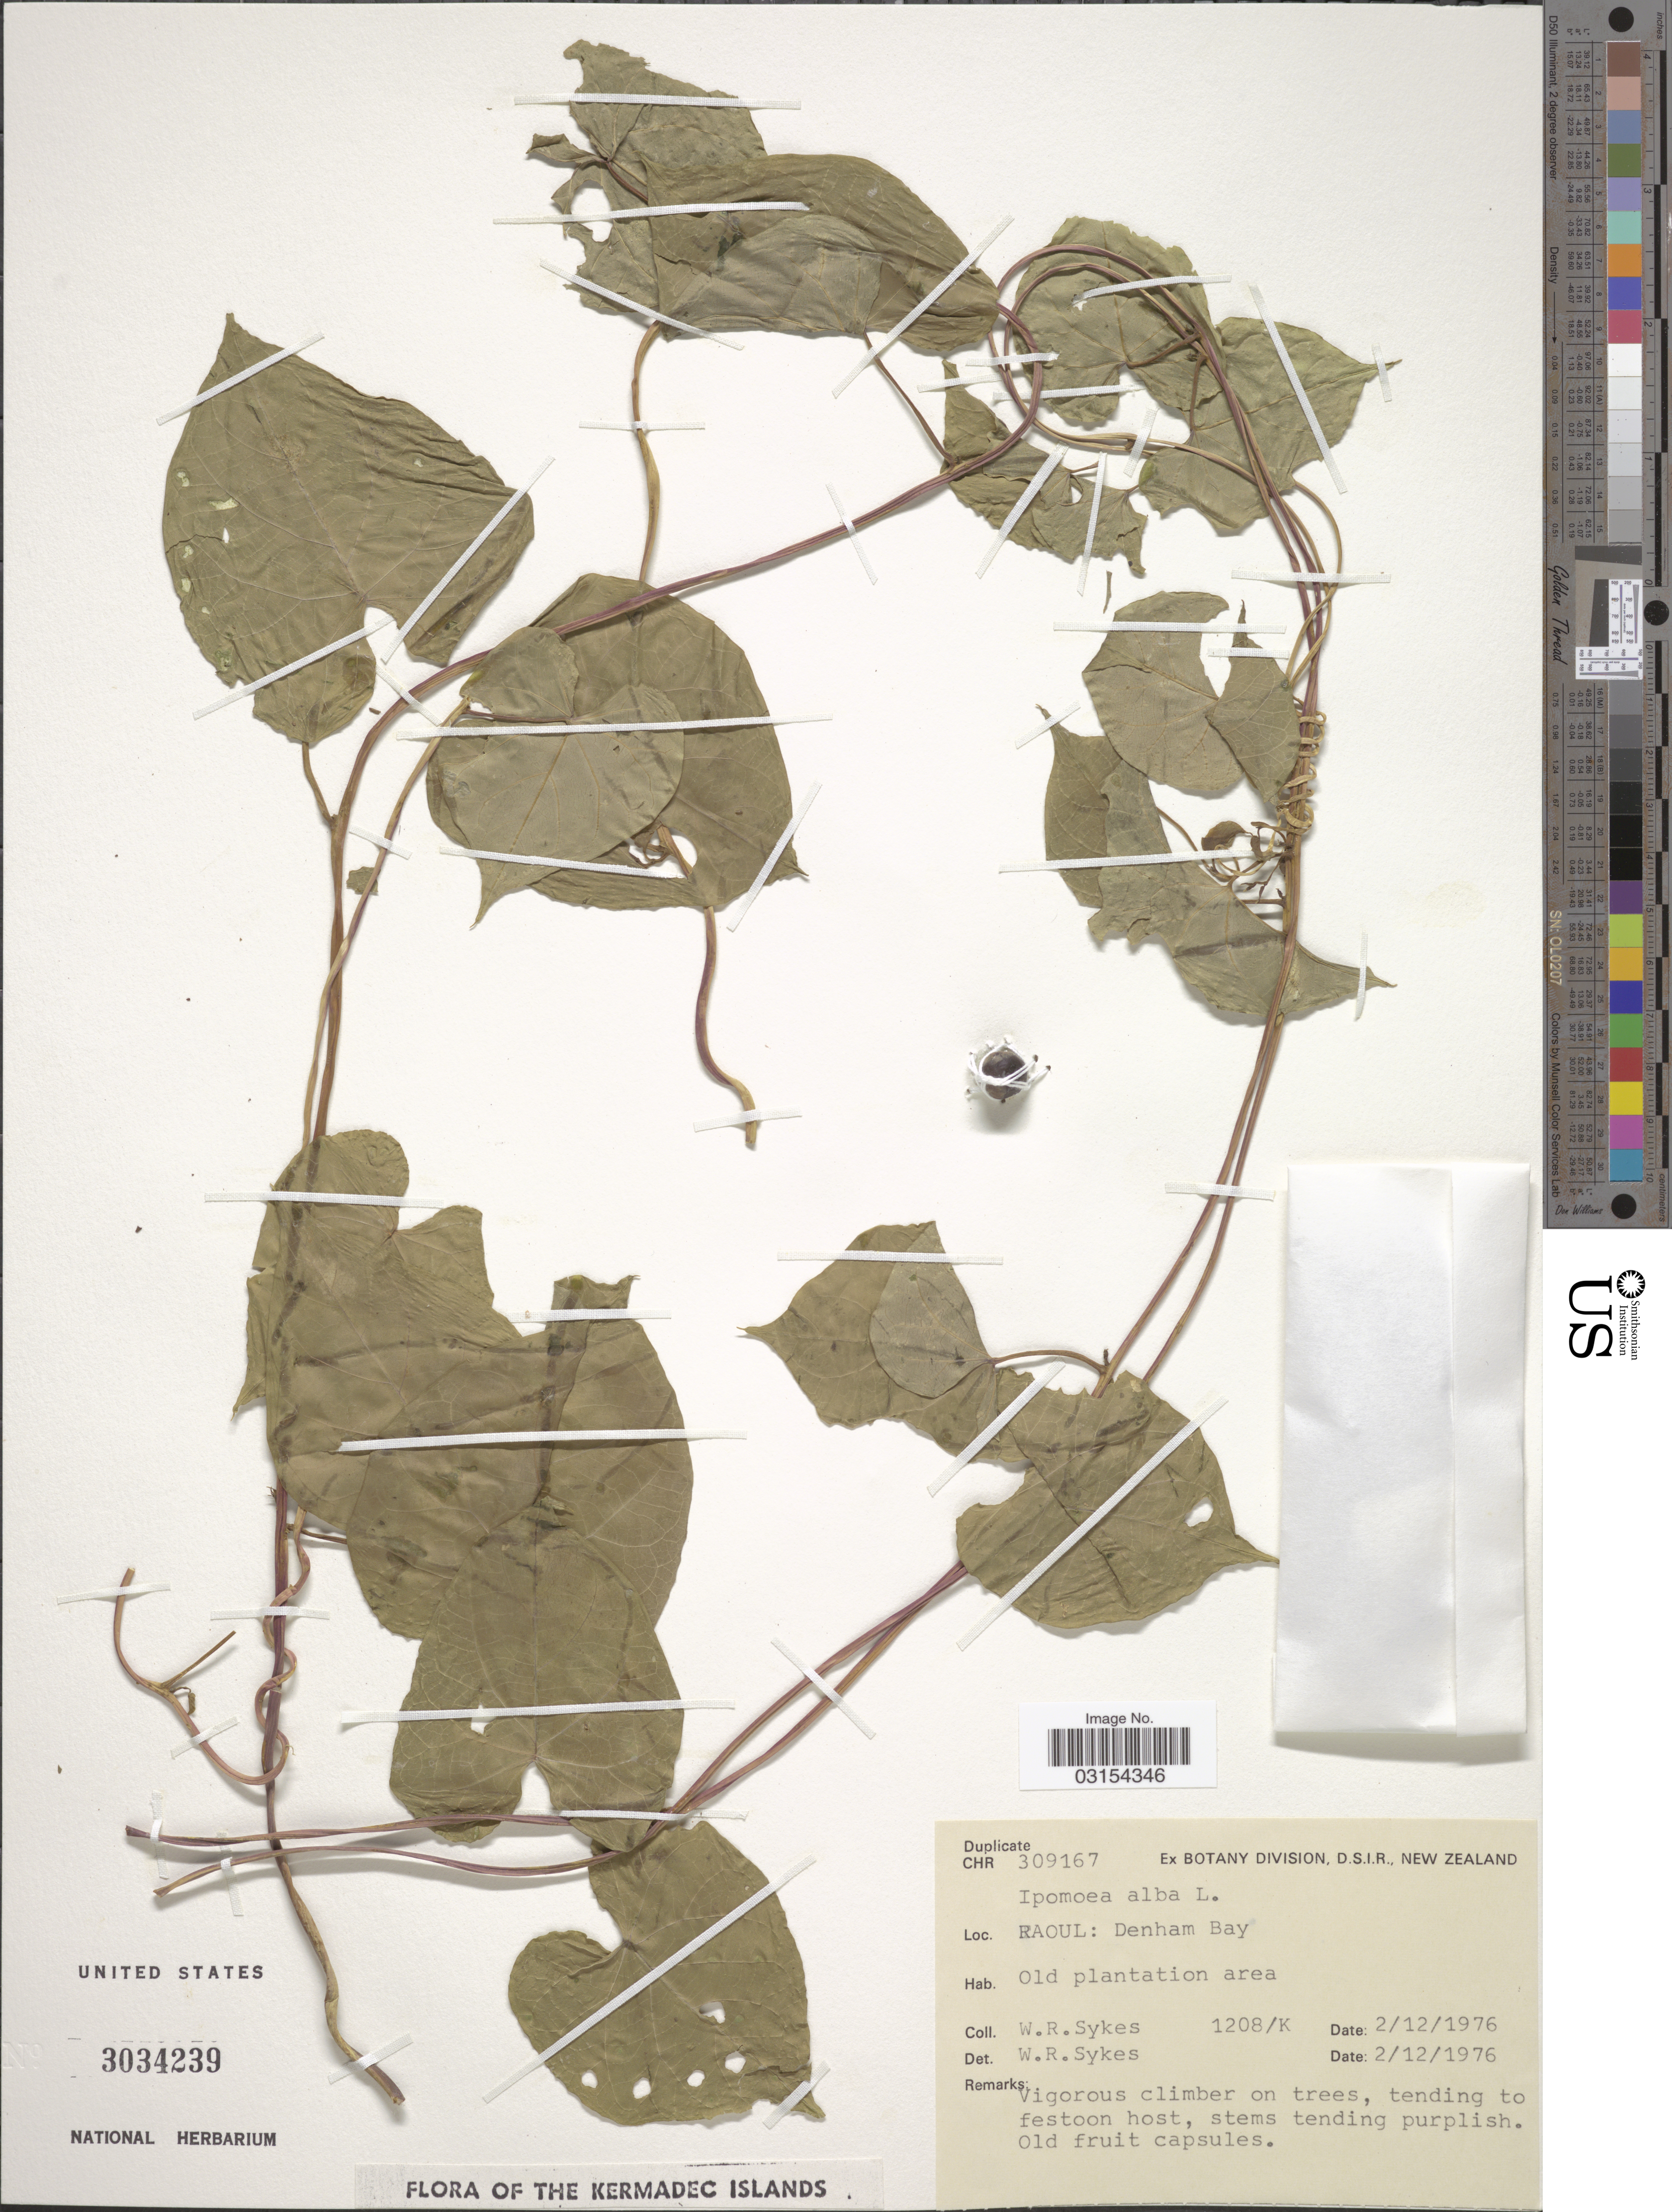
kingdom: Plantae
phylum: Tracheophyta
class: Magnoliopsida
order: Solanales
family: Convolvulaceae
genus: Ipomoea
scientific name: Ipomoea alba L.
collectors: W. R. Sykes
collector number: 1208/K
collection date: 1976-12-02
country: New Zealand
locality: Raoul: Denham Bay. Old plantation area.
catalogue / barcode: US 3034239